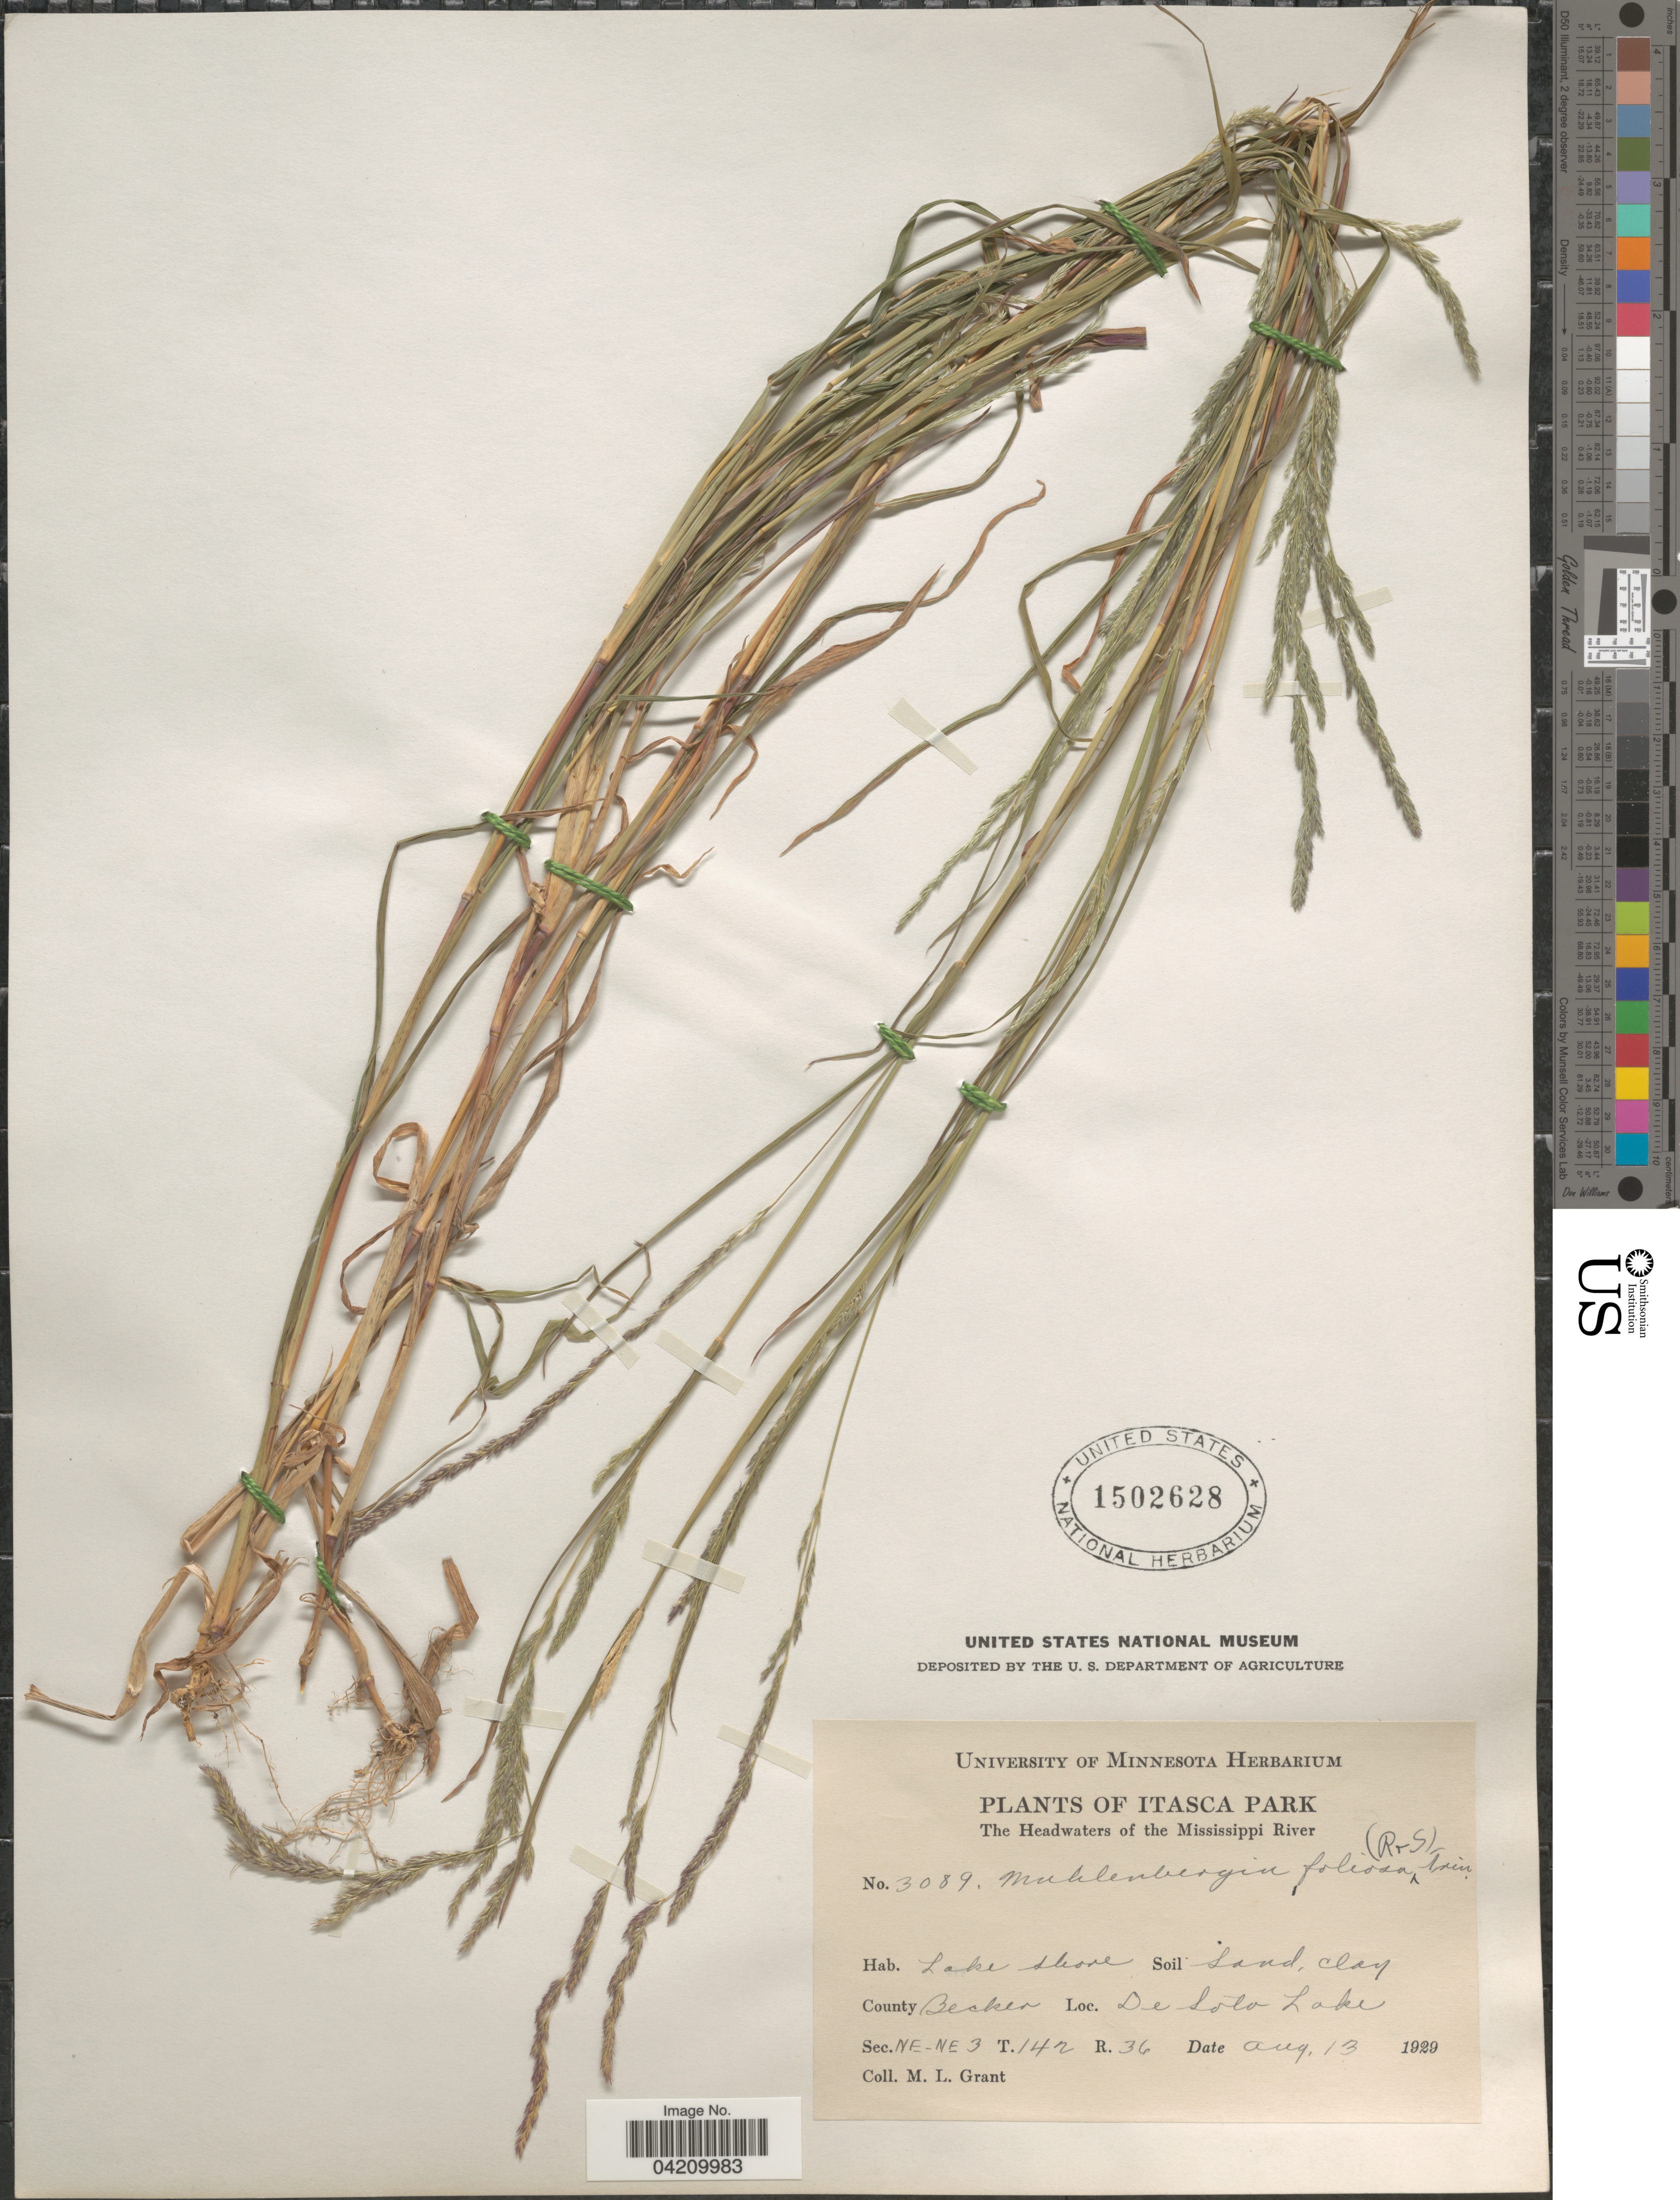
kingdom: Plantae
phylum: Tracheophyta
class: Liliopsida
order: Poales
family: Poaceae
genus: Muhlenbergia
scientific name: Muhlenbergia mexicana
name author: (L.) Trin.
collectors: M. L. Grant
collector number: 3089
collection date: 1929-08-13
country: United States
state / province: Minnesota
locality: Itasca Park. The Headwaters of the Mississippi River. County Becker. De Soto Lake. Sec. NE-NE 3 T. 142 R. 36.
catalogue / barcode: US 1502628